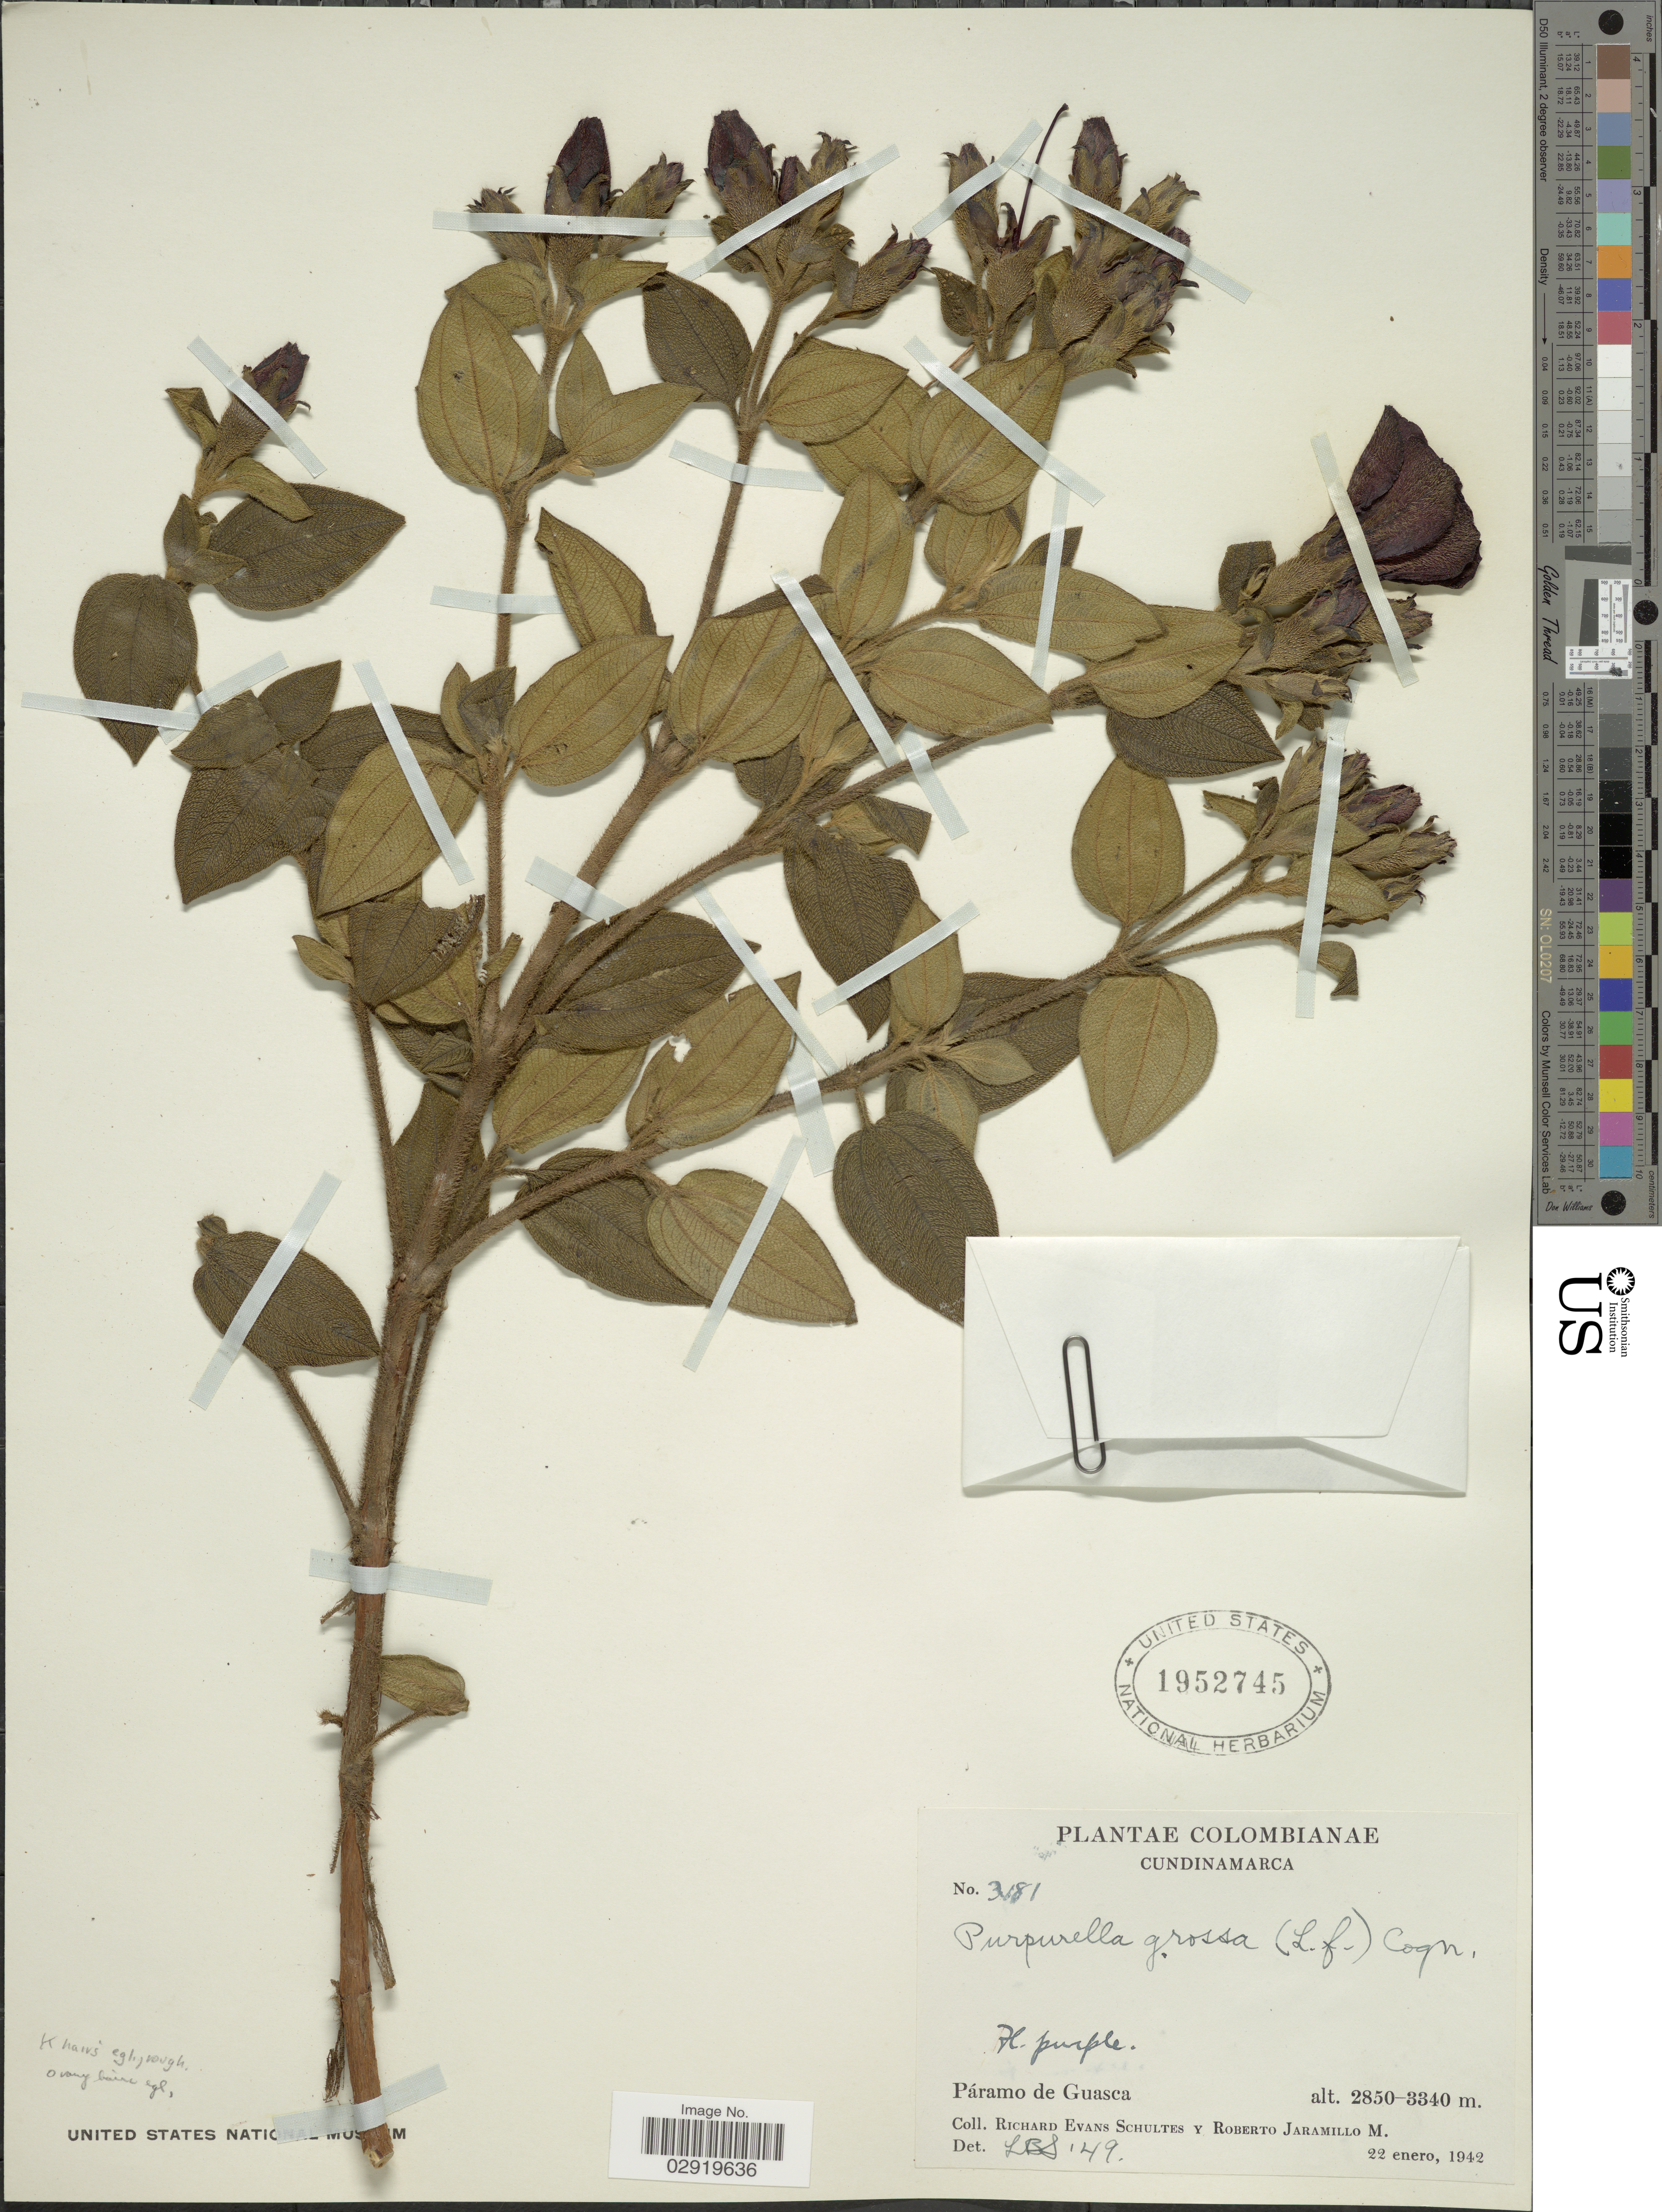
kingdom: Plantae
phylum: Tracheophyta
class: Magnoliopsida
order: Myrtales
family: Melastomataceae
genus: Chaetogastra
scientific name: Chaetogastra grossa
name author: (L. f.) P.J.F. Guim. & Michelang.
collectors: R. E. Schultes & R. Jaramillo M.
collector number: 3181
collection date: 1942-01-22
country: Colombia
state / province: Cundinamarca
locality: Páramo de Guasca.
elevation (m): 2850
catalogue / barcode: US 1952745